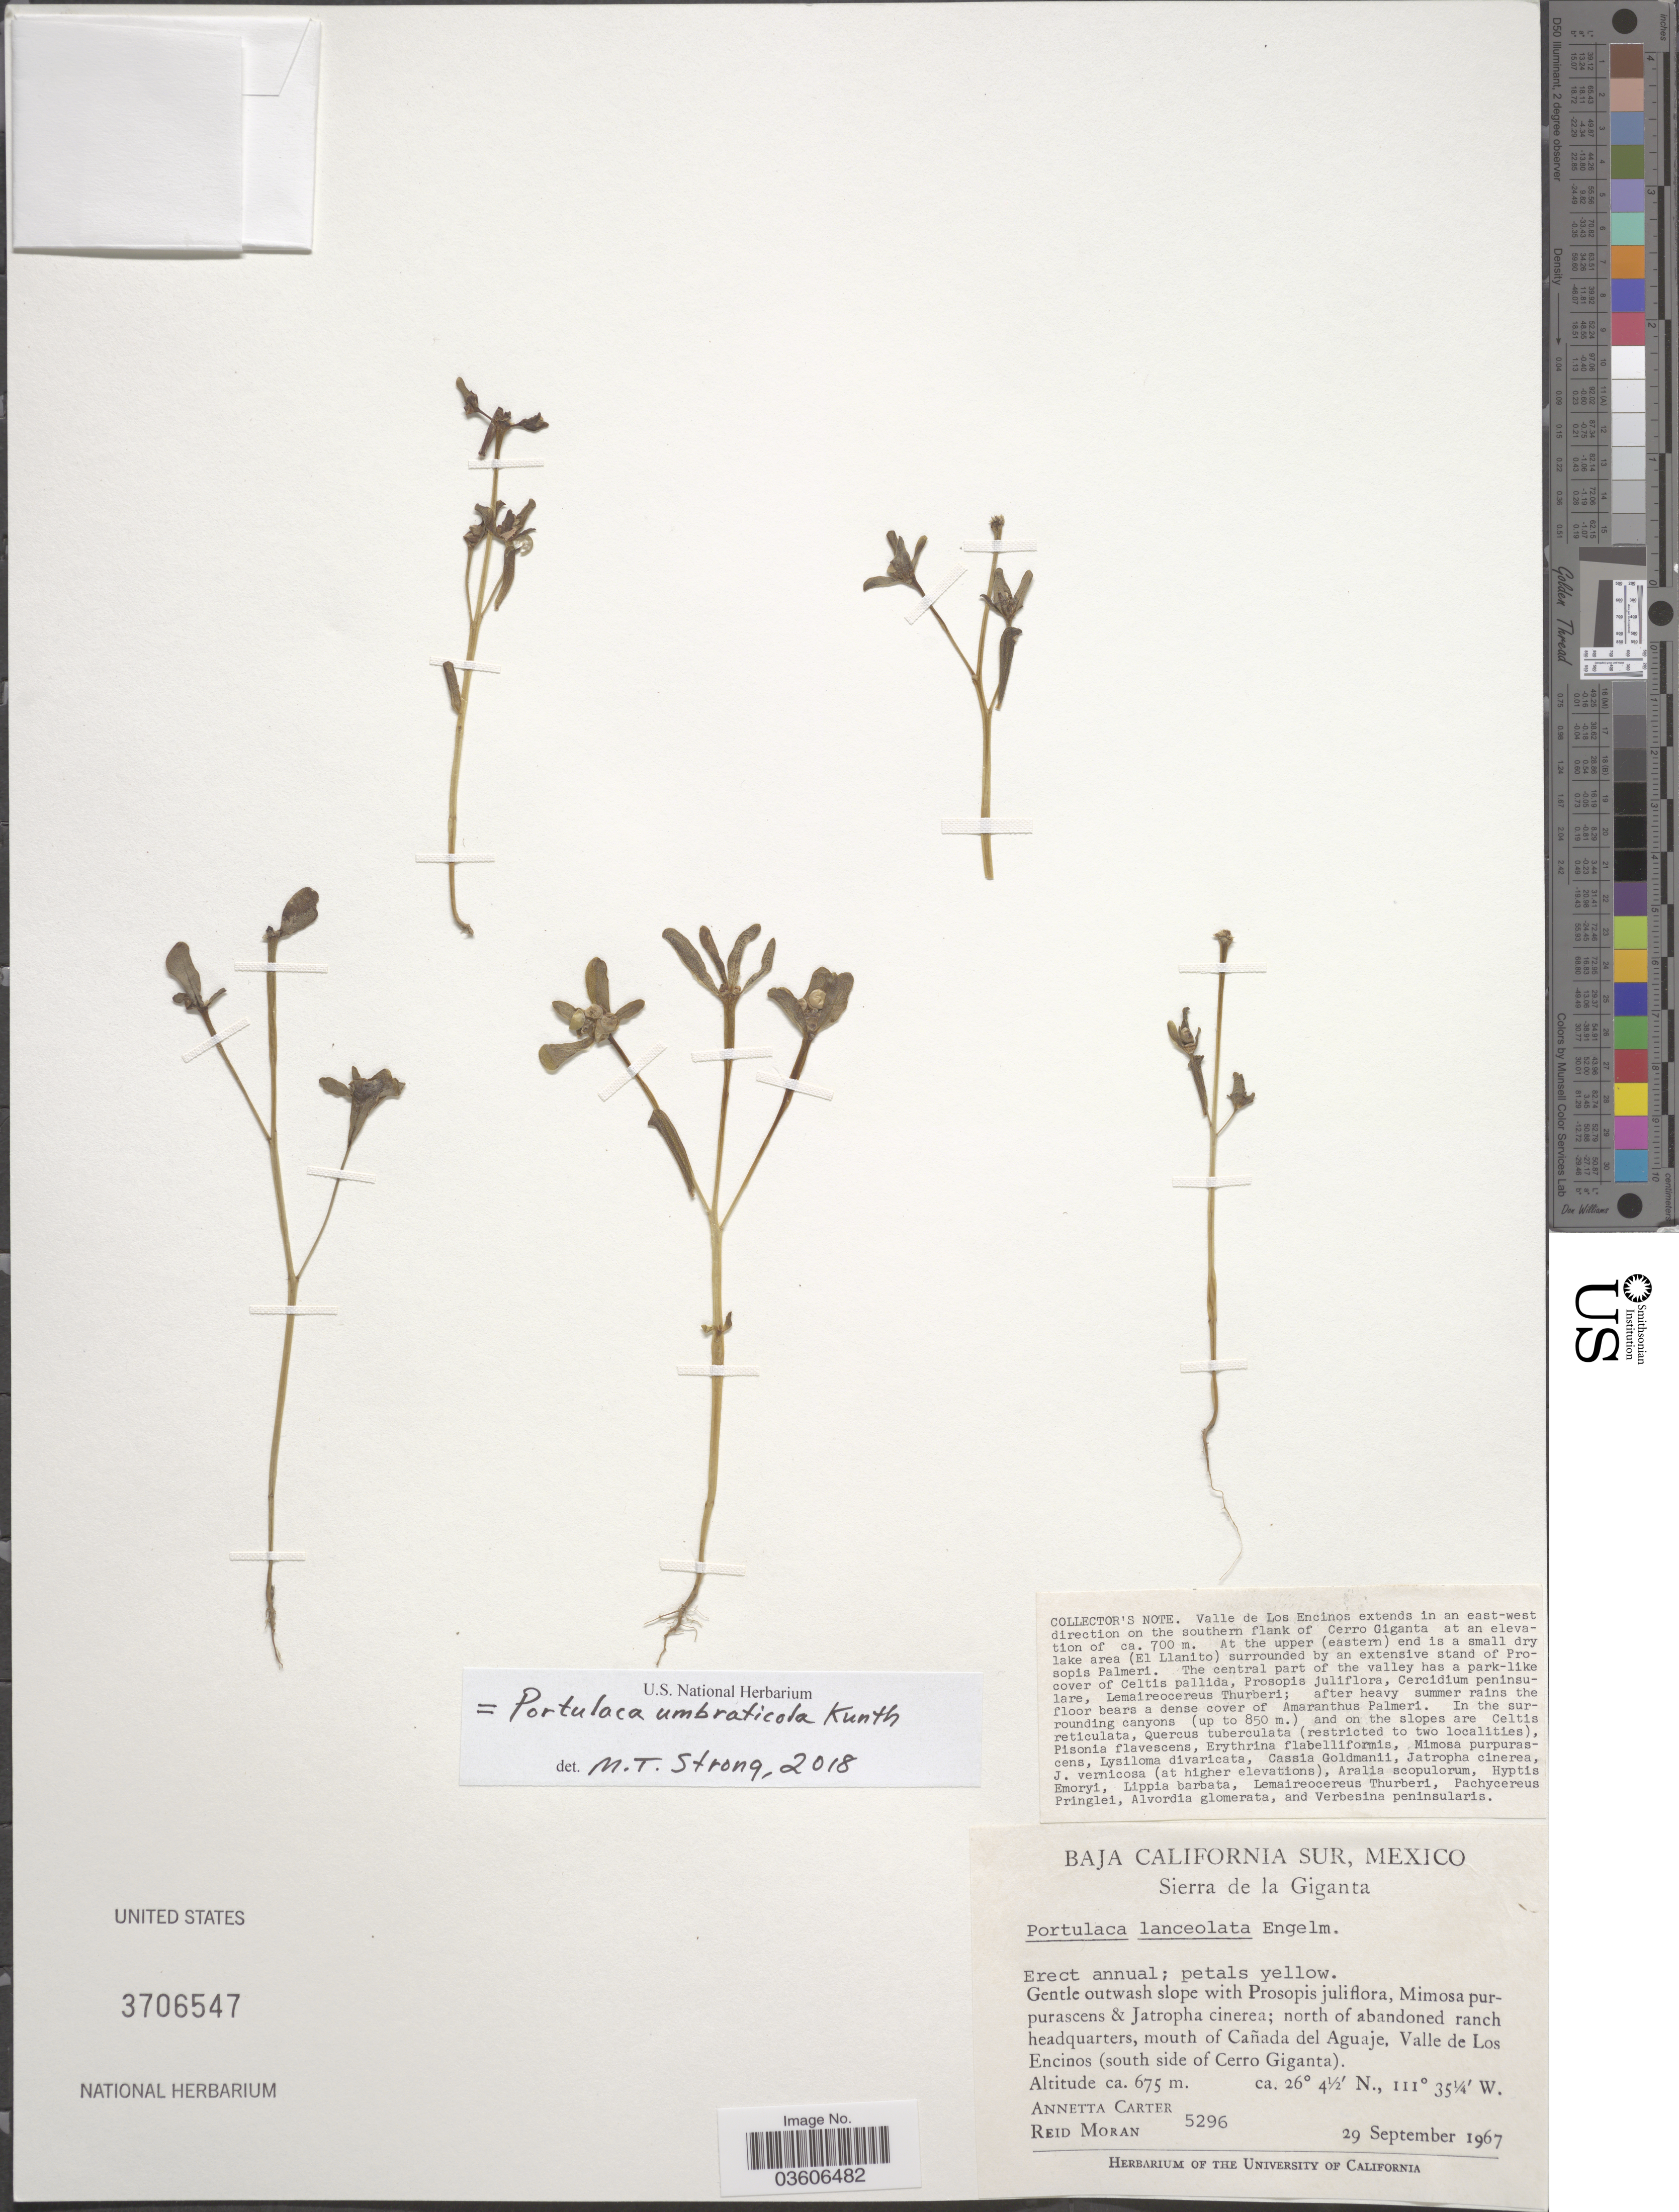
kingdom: Plantae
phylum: Tracheophyta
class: Magnoliopsida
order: Caryophyllales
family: Portulacaceae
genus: Portulaca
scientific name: Portulaca umbraticola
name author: Kunth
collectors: A. Carter & R. Moran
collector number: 5296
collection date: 1967-09-29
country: Mexico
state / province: Baja California Sur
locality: Sierra de la Giganta. North of abandoned ranch headquarters, mouth of Cañada del Aguaje, Valle de Los Encinos (south side of Cerro Giganta).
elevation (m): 675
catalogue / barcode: US 3706547